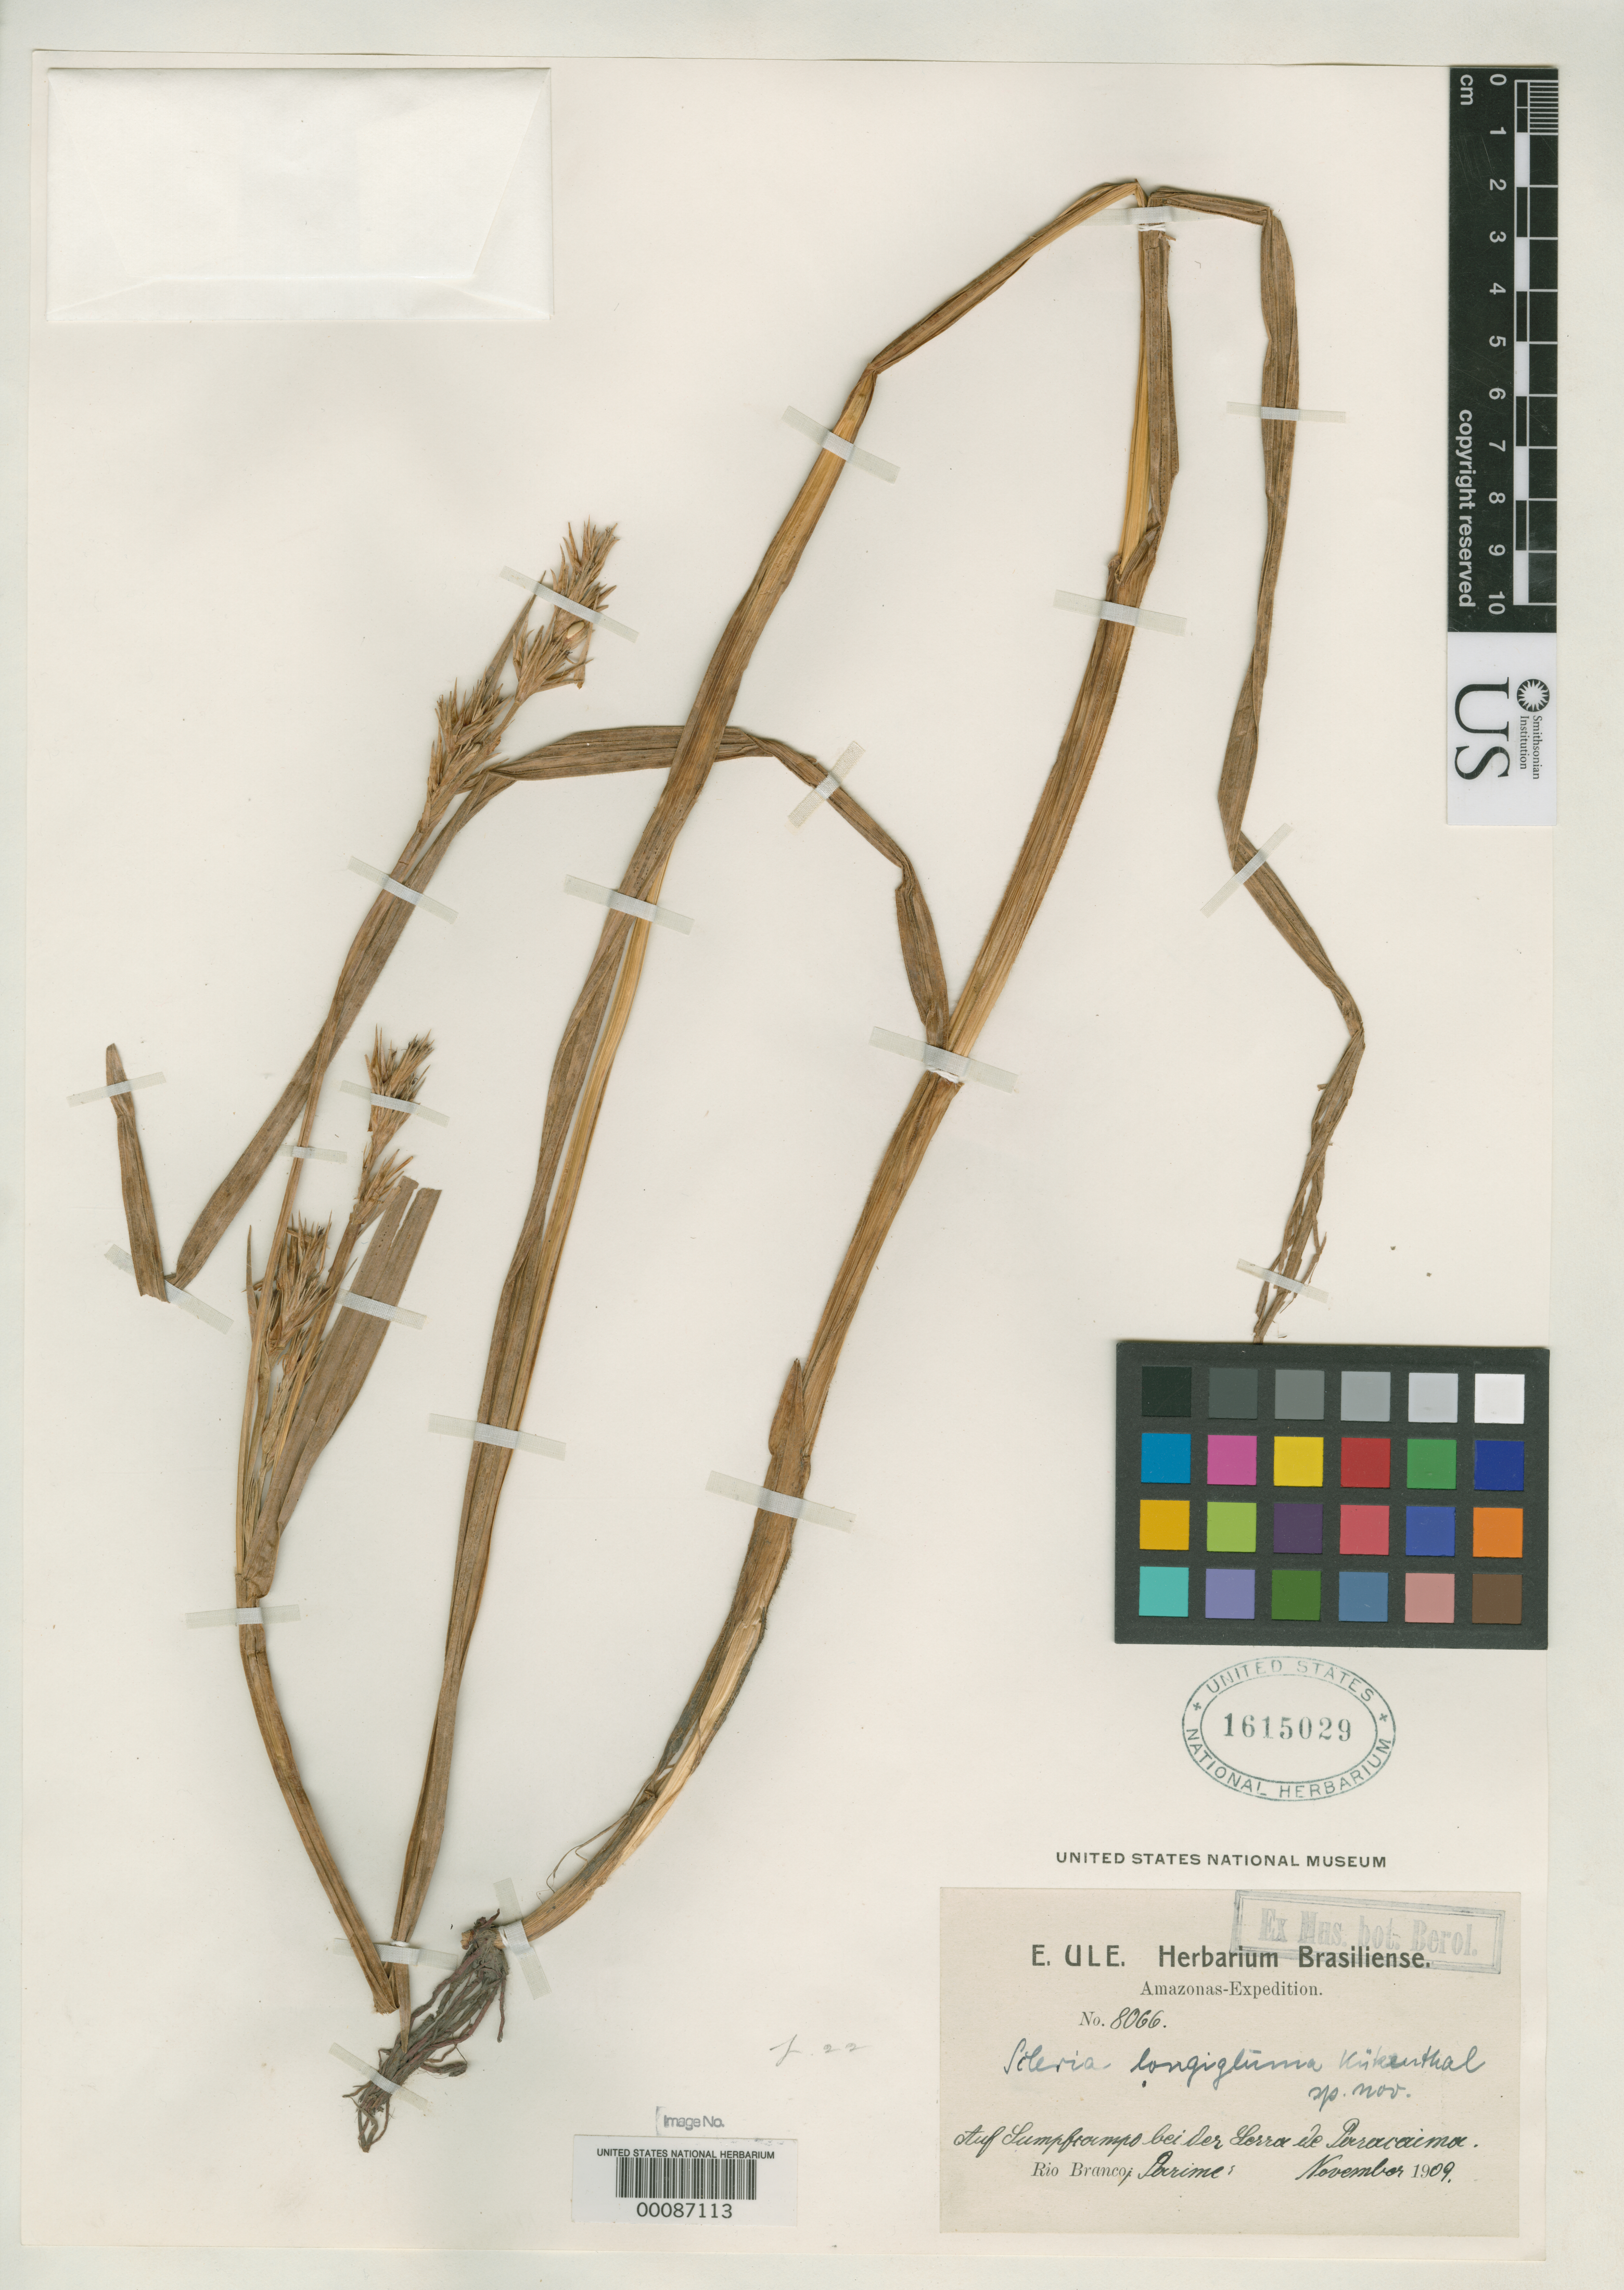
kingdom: Plantae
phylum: Tracheophyta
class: Liliopsida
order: Poales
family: Cyperaceae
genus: Scleria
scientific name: Scleria longigluma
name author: Kük.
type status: Isotype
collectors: E. H. Ule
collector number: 8066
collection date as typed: Nov 1909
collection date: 1909-11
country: Brazil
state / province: Amazonas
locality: Rio Branco, Parime, serra de Parcaima.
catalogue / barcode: US 1615029